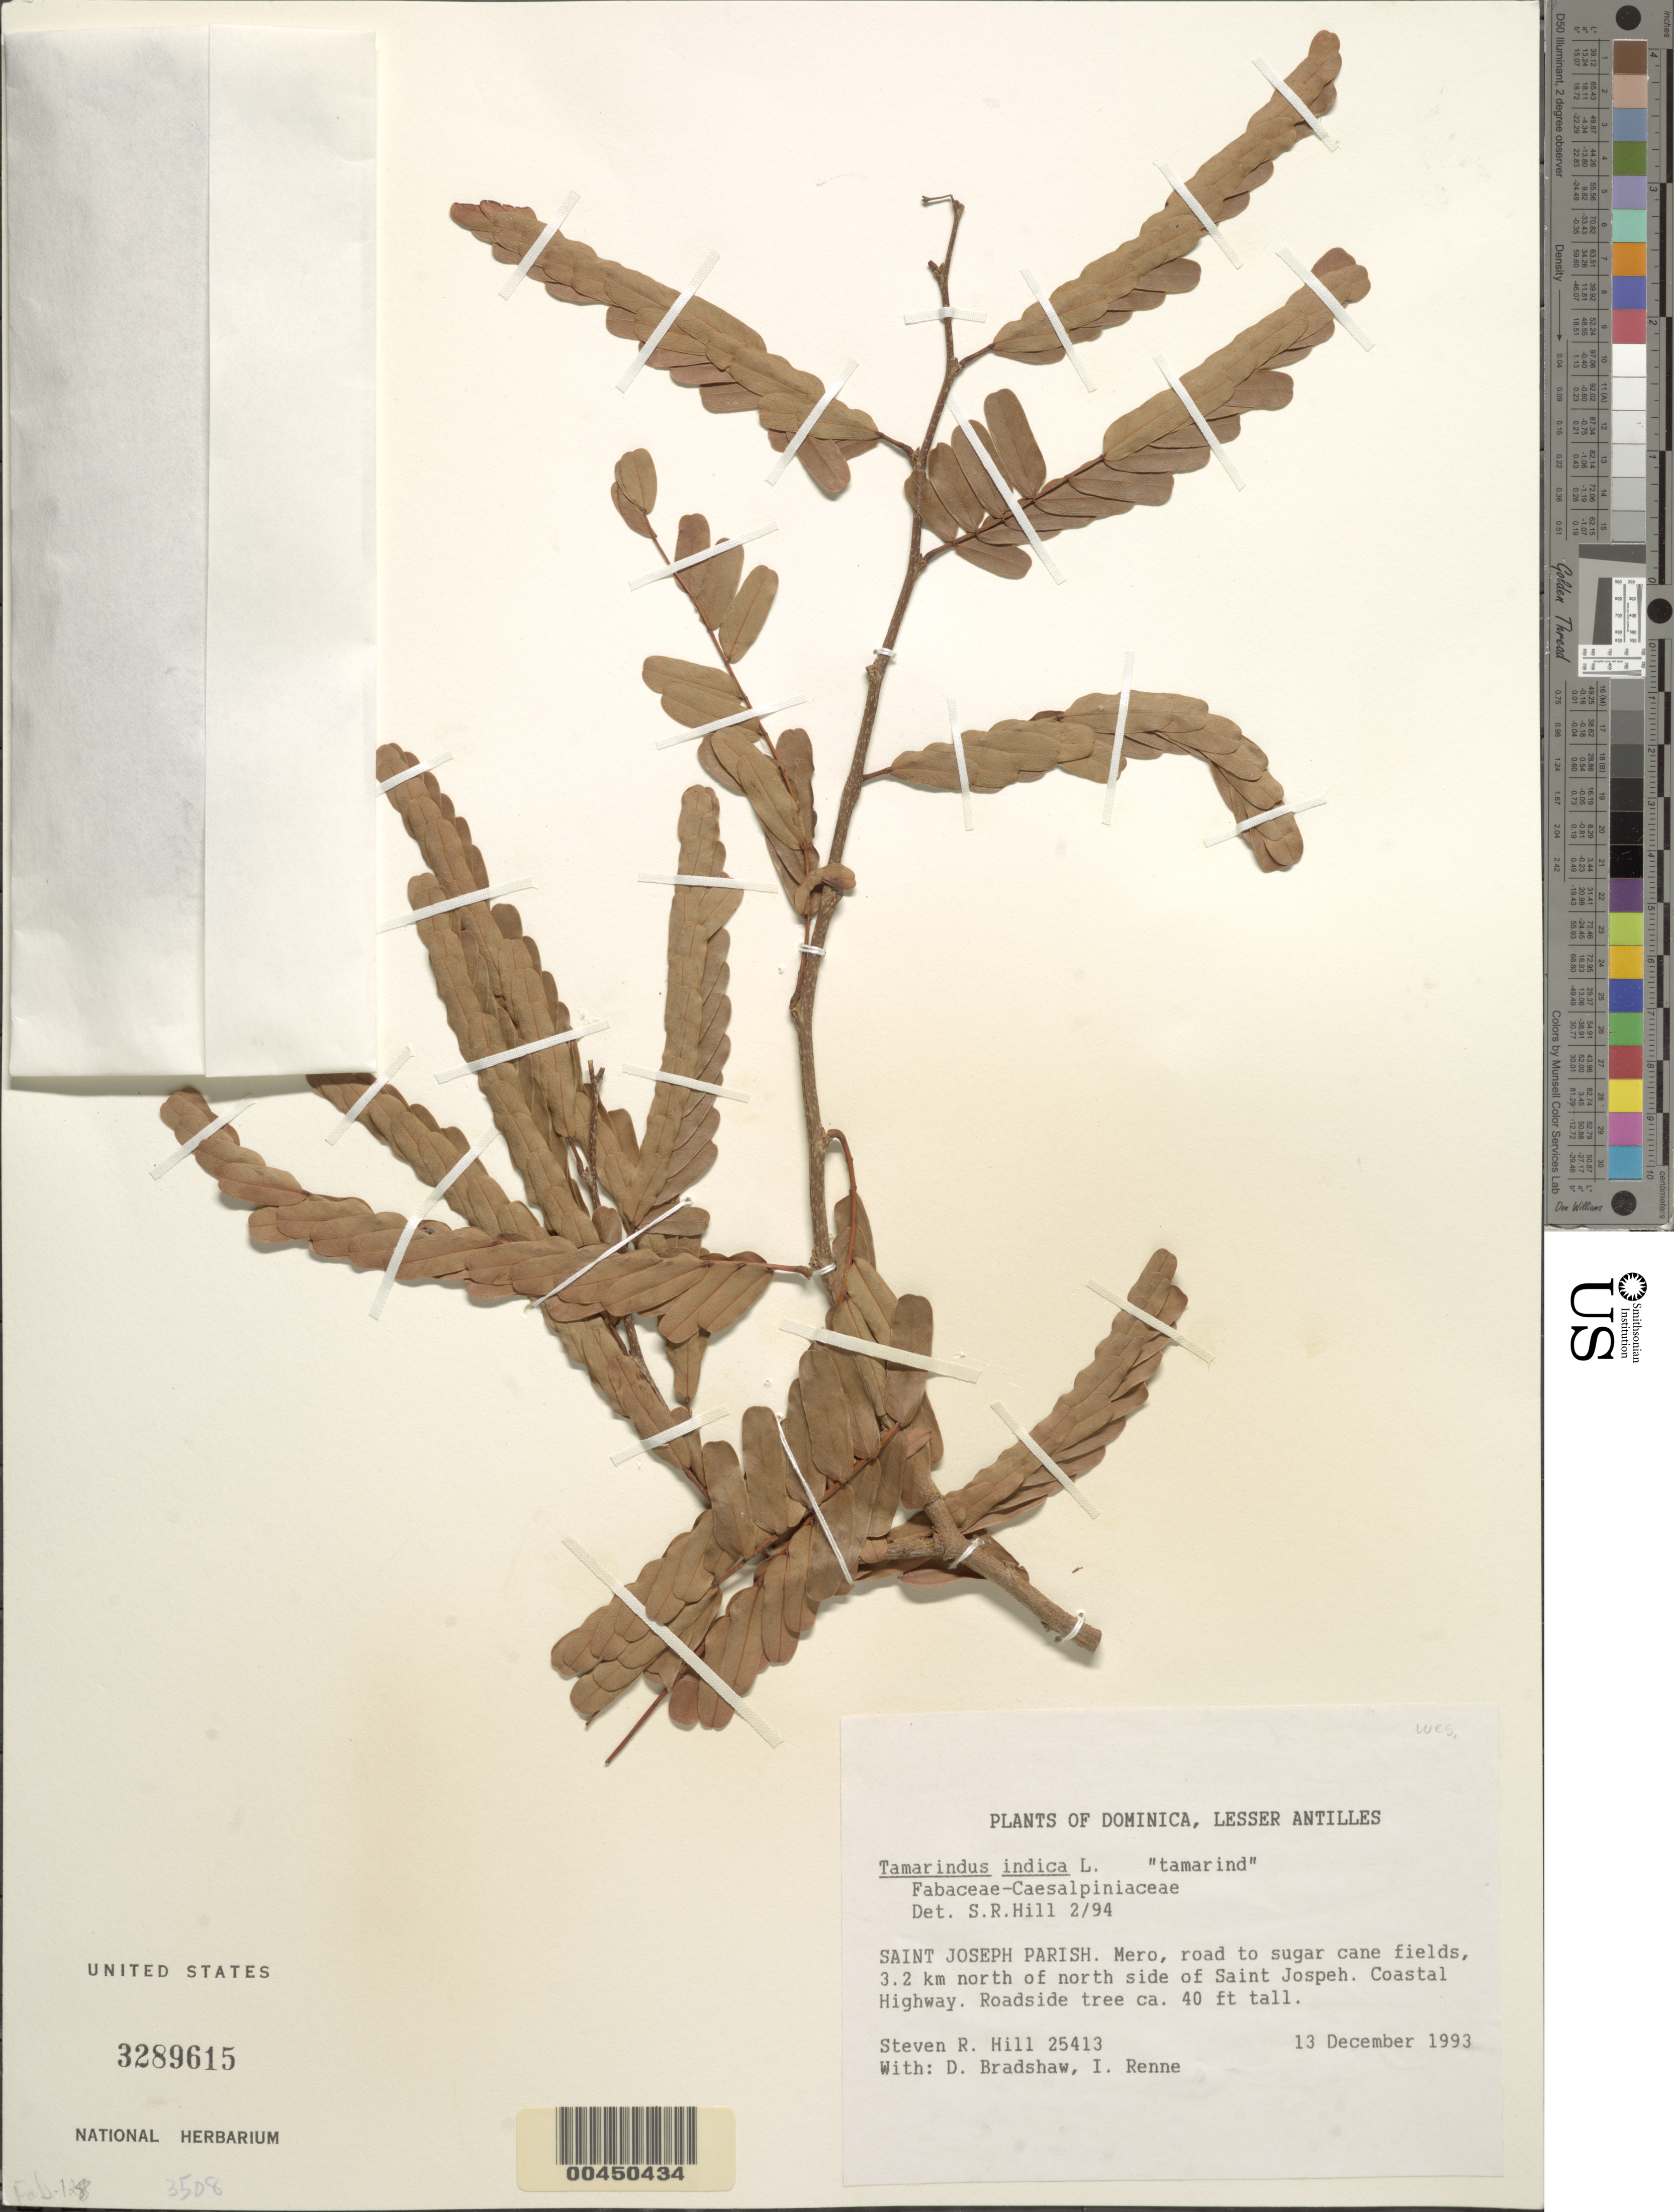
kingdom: Plantae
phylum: Tracheophyta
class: Magnoliopsida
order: Fabales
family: Fabaceae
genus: Tamarindus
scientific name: Tamarindus indica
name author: L.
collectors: S. R. Hill, D. Bradshaw & I. Renne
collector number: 25413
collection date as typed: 13 Dec 1993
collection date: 1993-12-13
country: Dominica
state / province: St. Joseph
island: Dominica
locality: Mero, n side of st joseph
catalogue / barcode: US 3289615